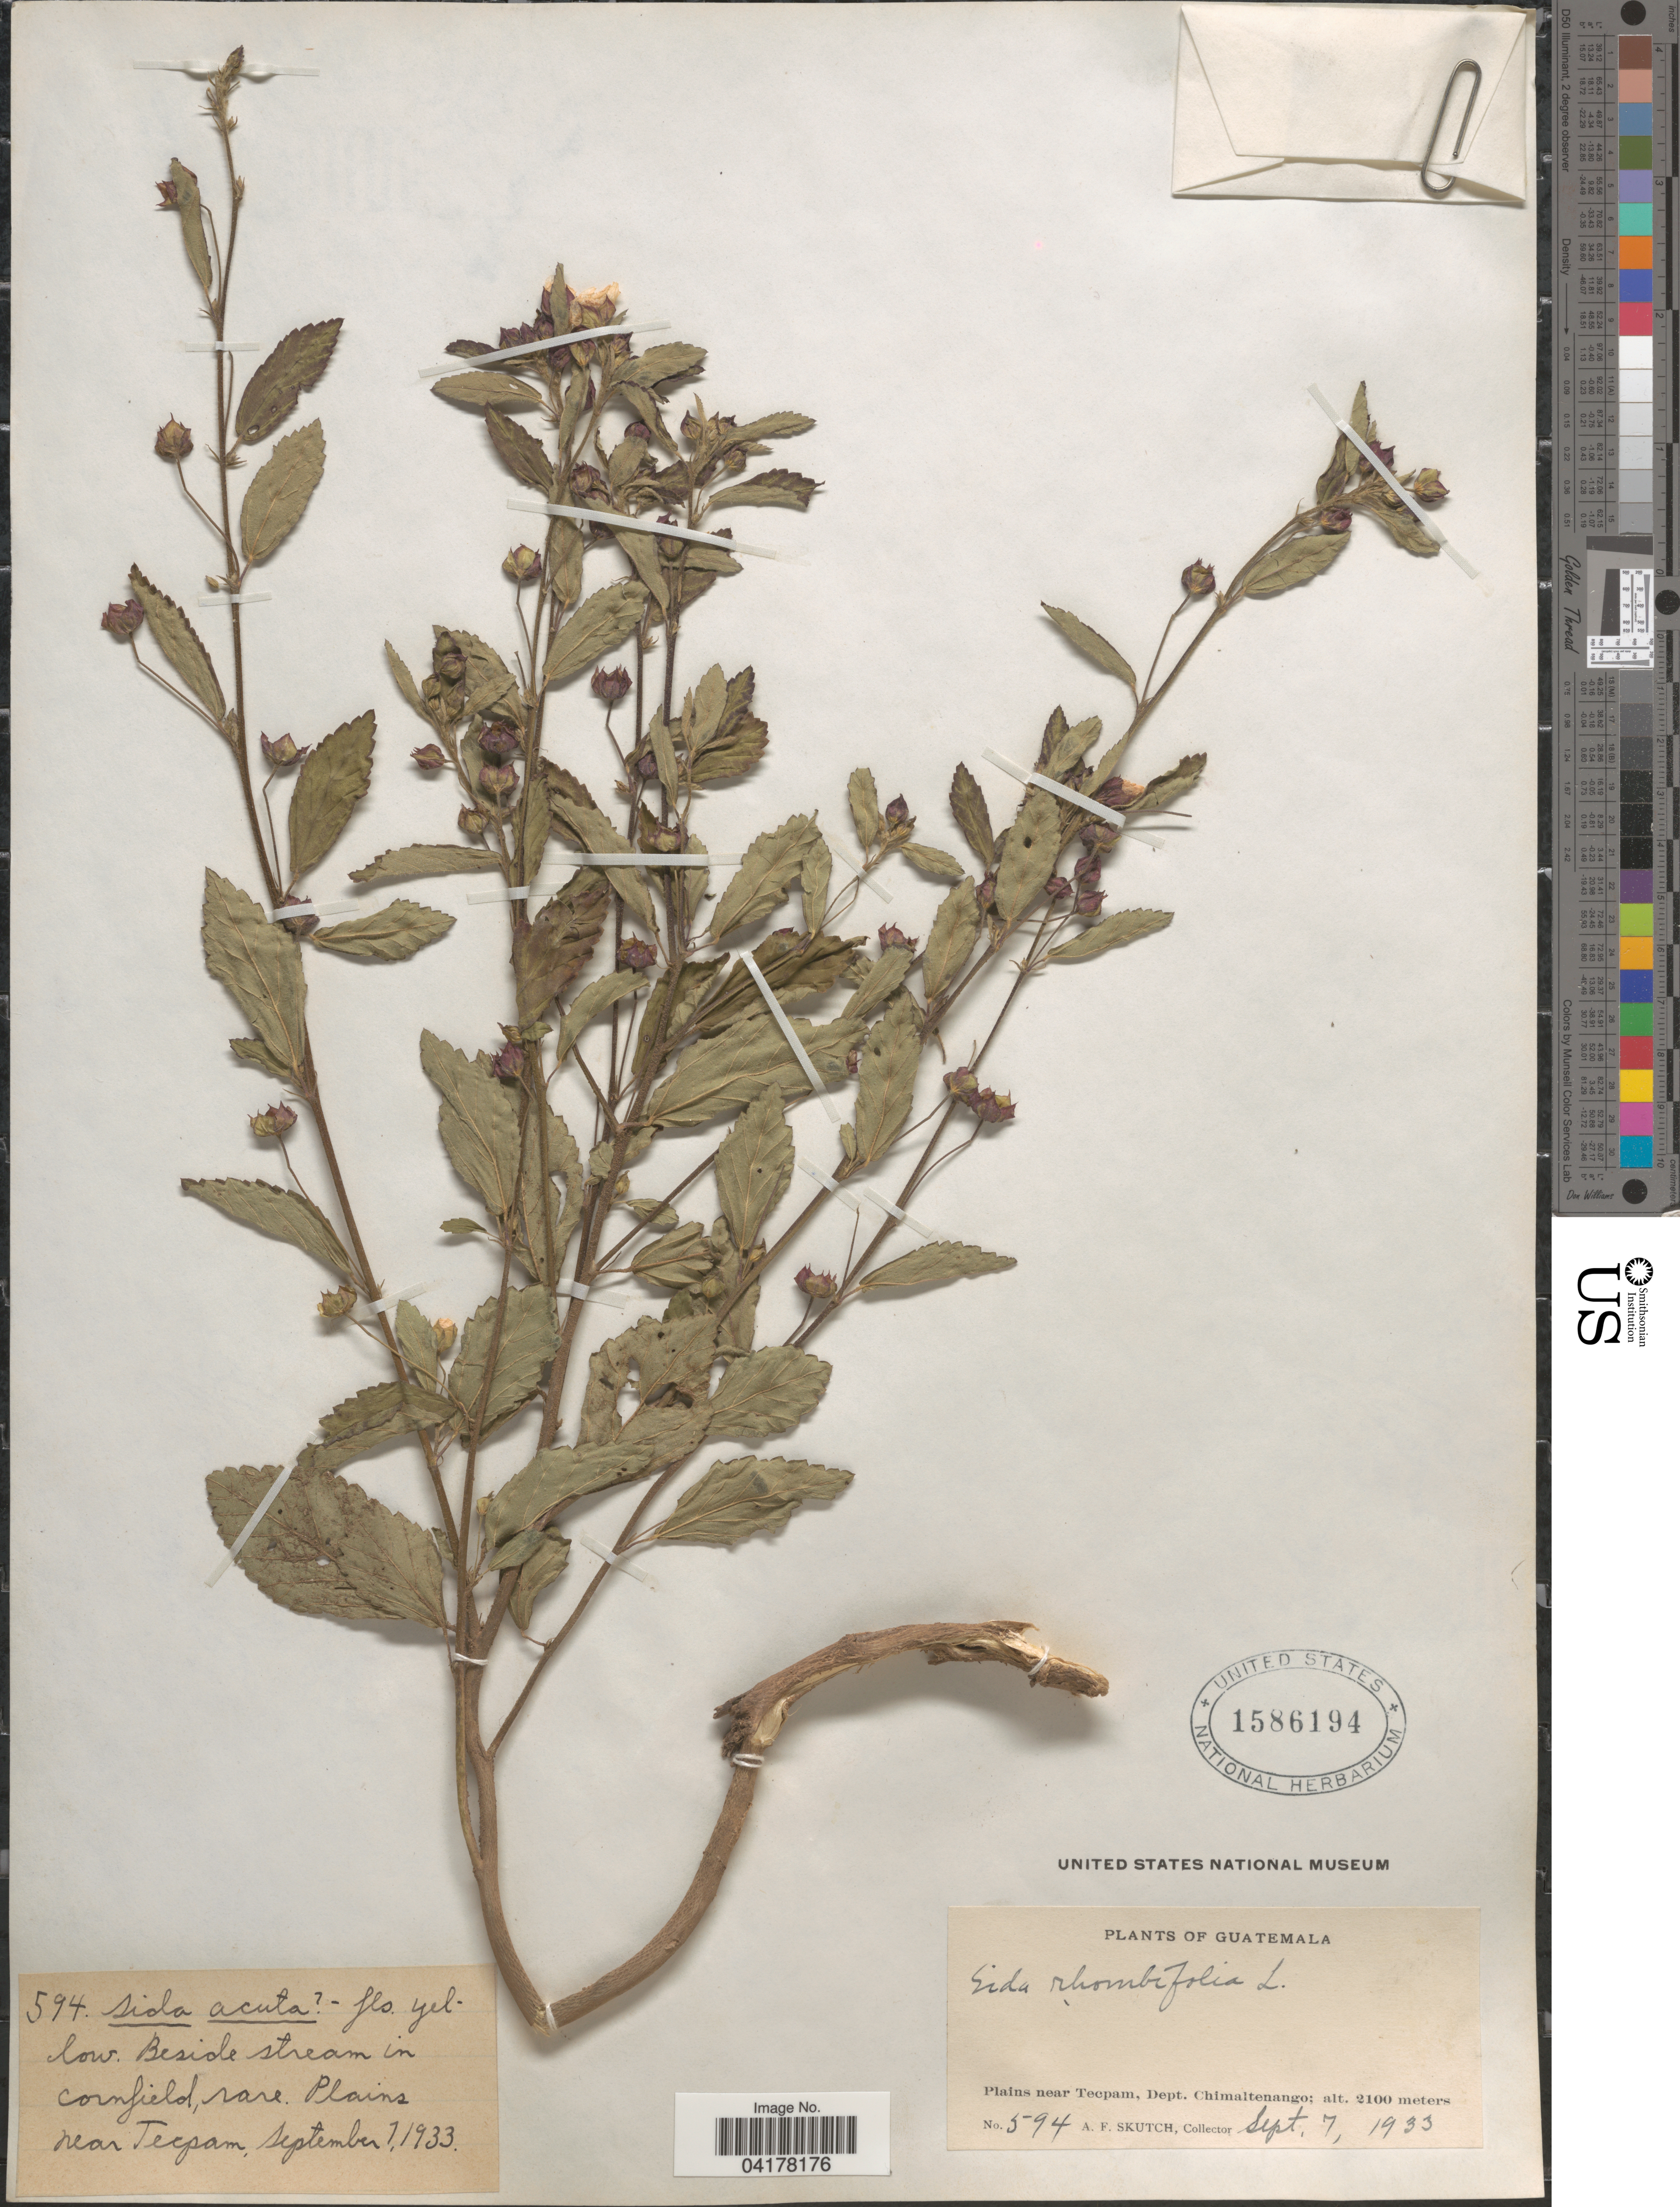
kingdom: Plantae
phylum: Tracheophyta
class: Magnoliopsida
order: Malvales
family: Malvaceae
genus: Sida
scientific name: Sida rhombifolia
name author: L.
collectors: A. F. Skutch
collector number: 594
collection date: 1933-09-07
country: Guatemala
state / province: Chimaltenango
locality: Plains near Tecpam, Dept. Chimaltenango.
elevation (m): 2100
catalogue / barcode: US 1586194